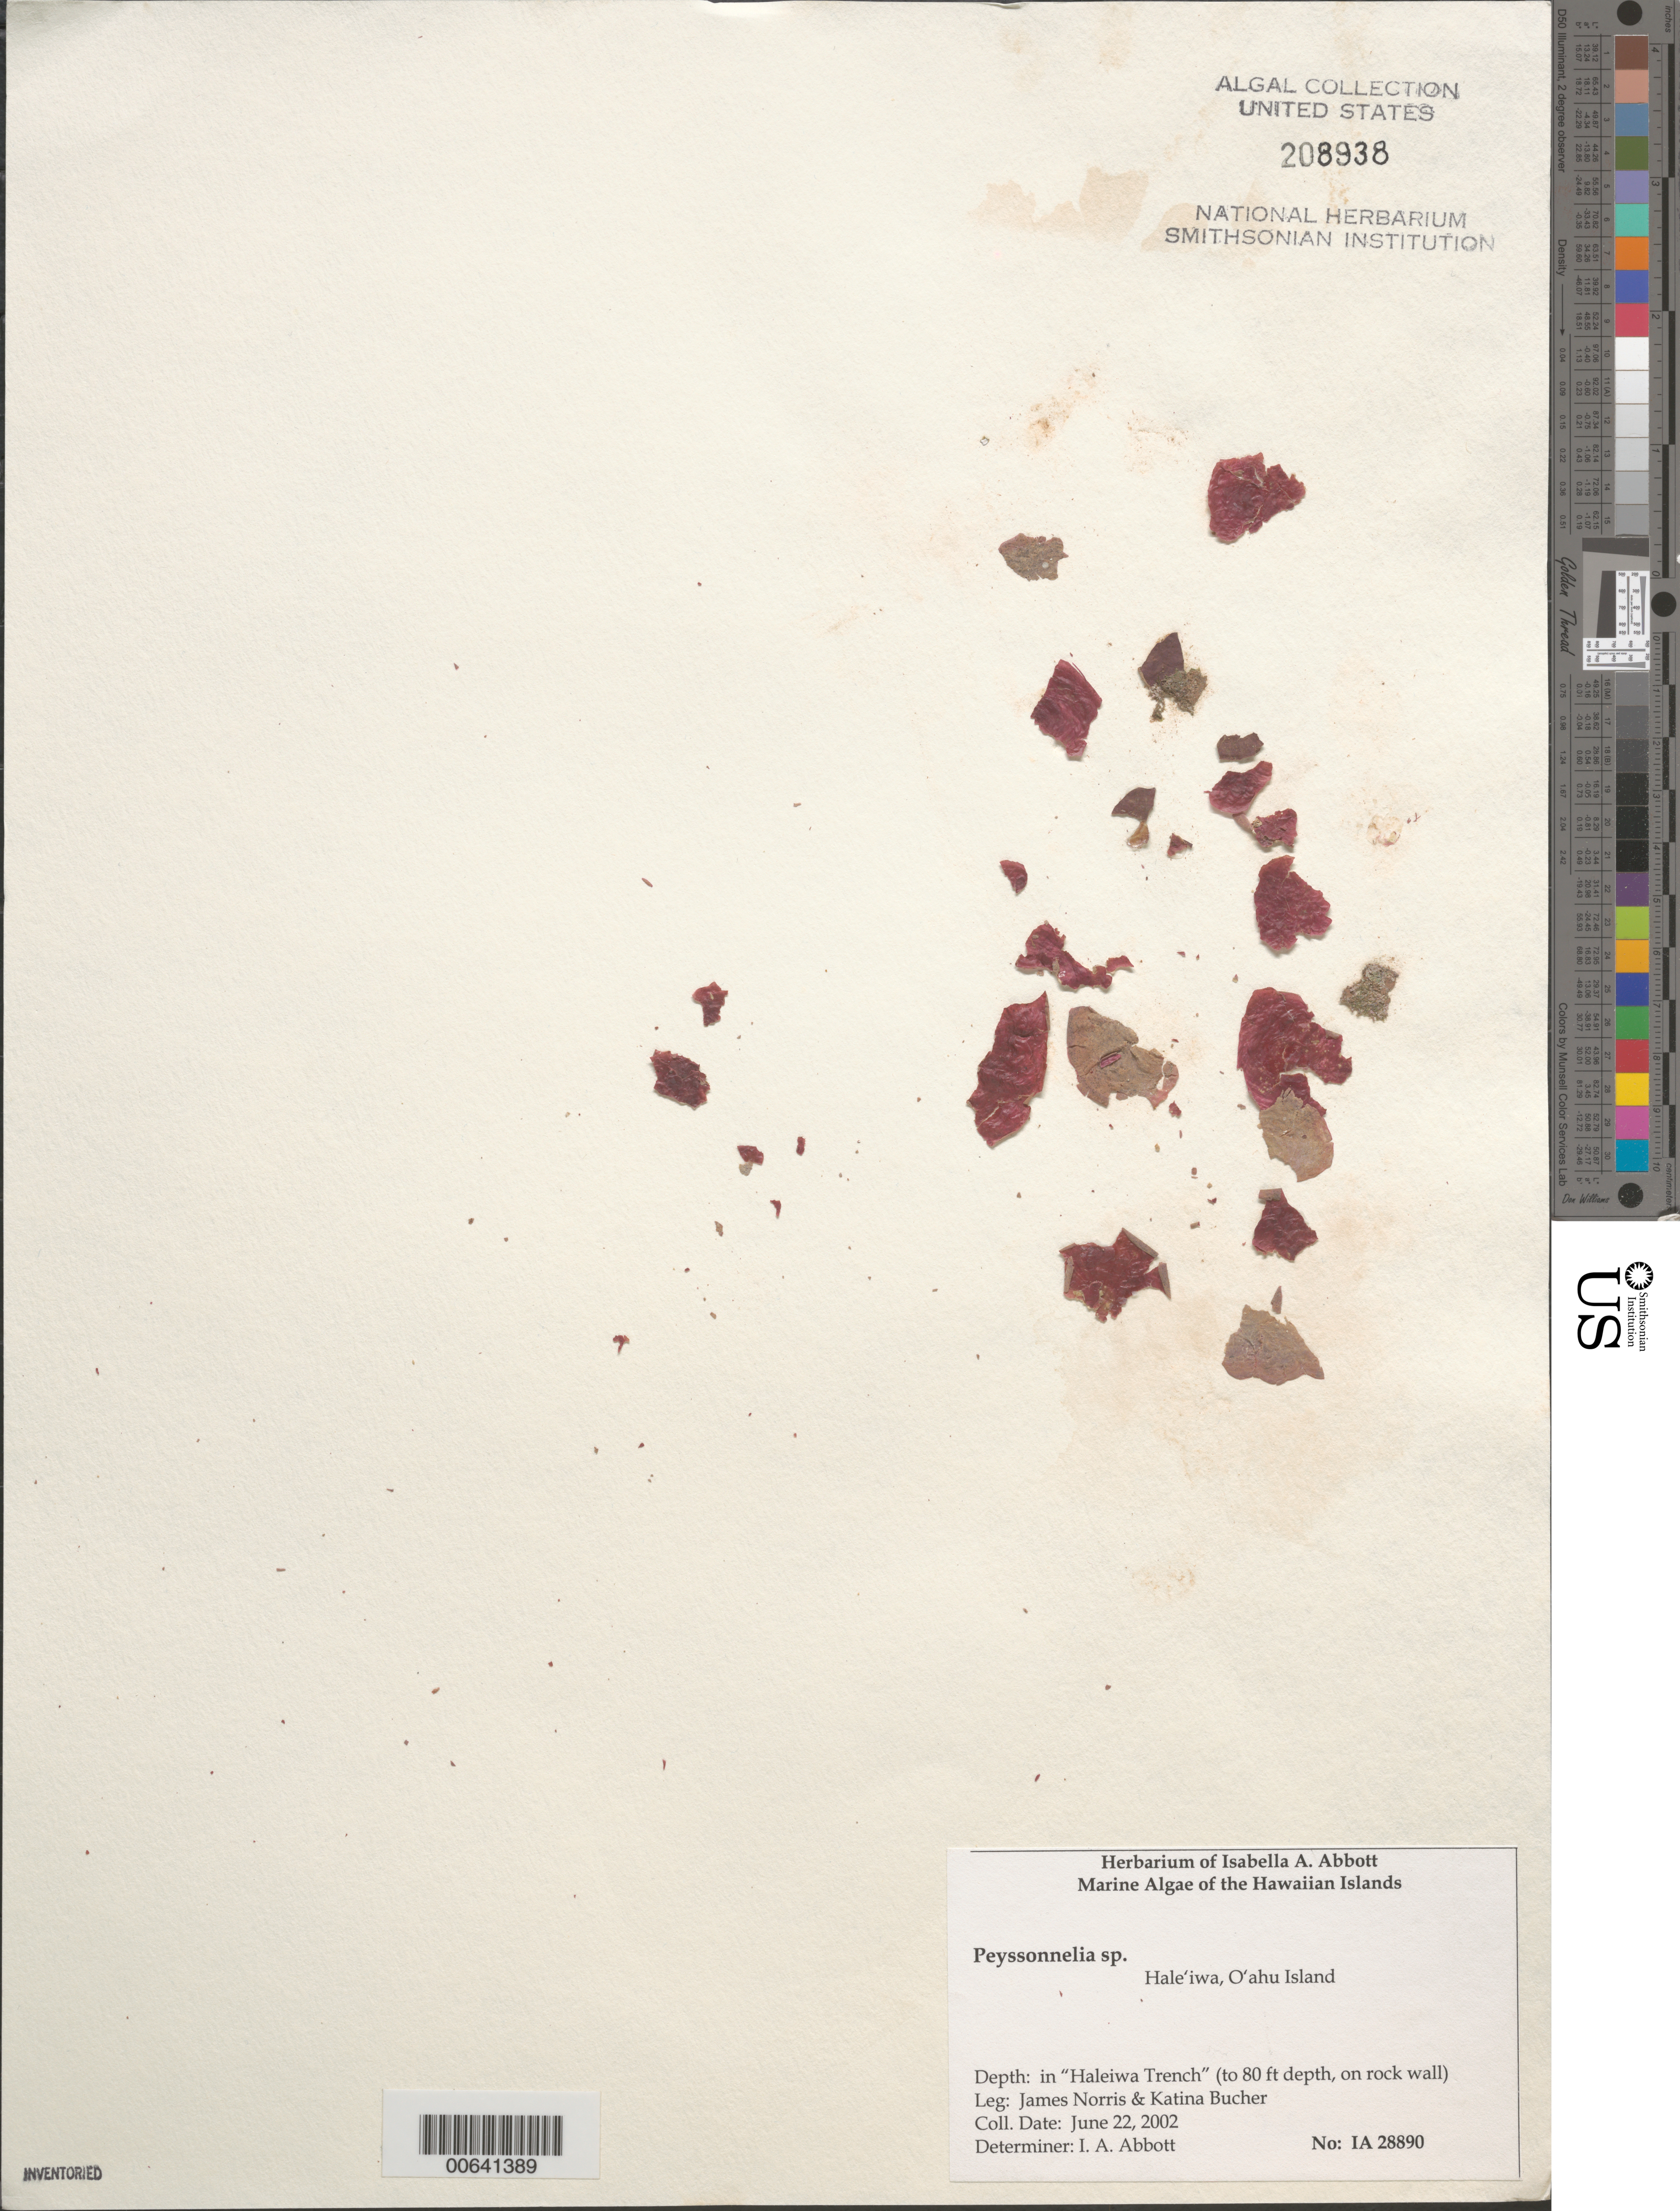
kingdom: Plantae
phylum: Rhodophyta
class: Florideophyceae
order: Peyssonneliales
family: Peyssonneliaceae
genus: Peyssonnelia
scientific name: Peyssonnelia sp.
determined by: Abbott, Isabella A.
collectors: J. N. Norris & K. E. Bucher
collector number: IAA 28890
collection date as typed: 22 Jun 2002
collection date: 2002-06-22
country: United States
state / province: Hawaii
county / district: Honolulu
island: Oahu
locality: Hale'iwa, Haleiwa Trench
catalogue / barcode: US 208938